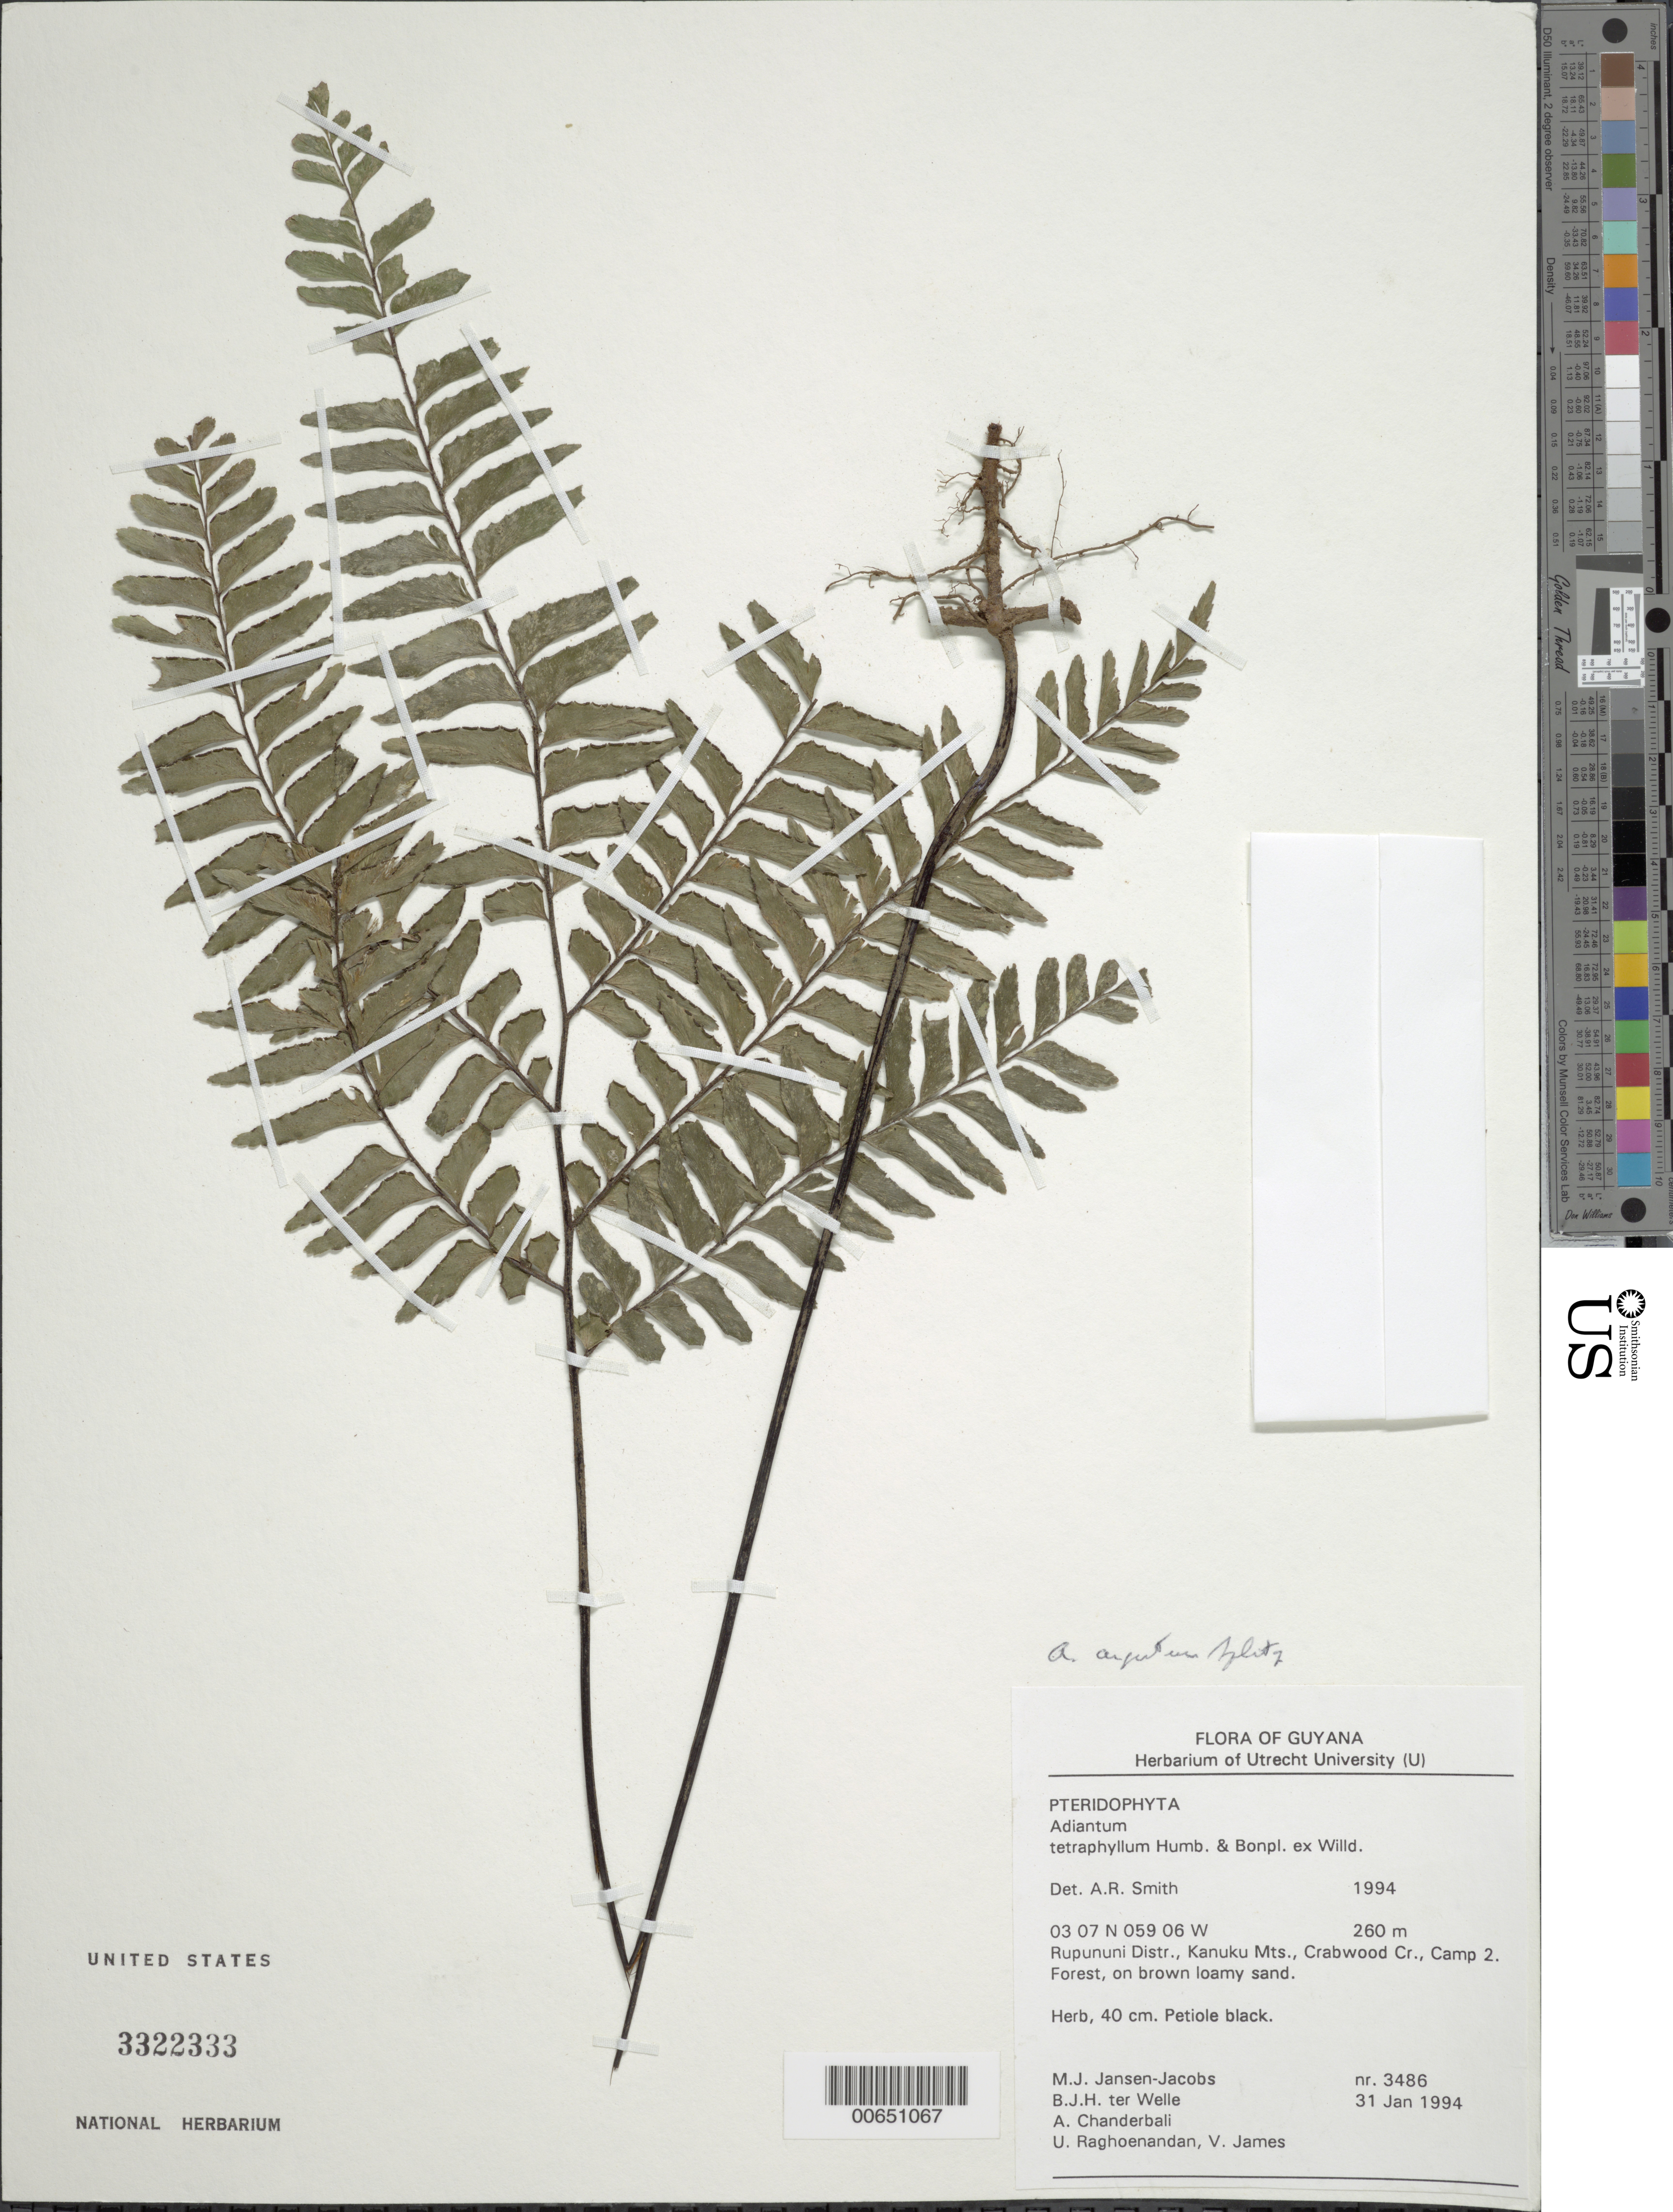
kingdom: Plantae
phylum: Tracheophyta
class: Polypodiopsida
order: Polypodiales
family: Pteridaceae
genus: Adiantum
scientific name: Adiantum argutum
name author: Splitg.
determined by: Lellinger, David B., (BOT), Smithsonian Institution - National Museum of Natural History (UNITED STATES)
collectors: M. J. Jansen-Jacobs, B. Welle, A. S. Chanderbali, U. Raghoenandan & V. James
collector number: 3486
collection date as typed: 31-Jan-94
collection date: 1994-01-31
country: Guyana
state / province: U. Takutu-U. Essequibo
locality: Crabwood Cr., Camp 2, Kanuku Mts., Rupununi District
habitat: Forest on brown loamy sand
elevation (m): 260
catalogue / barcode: US 3322333